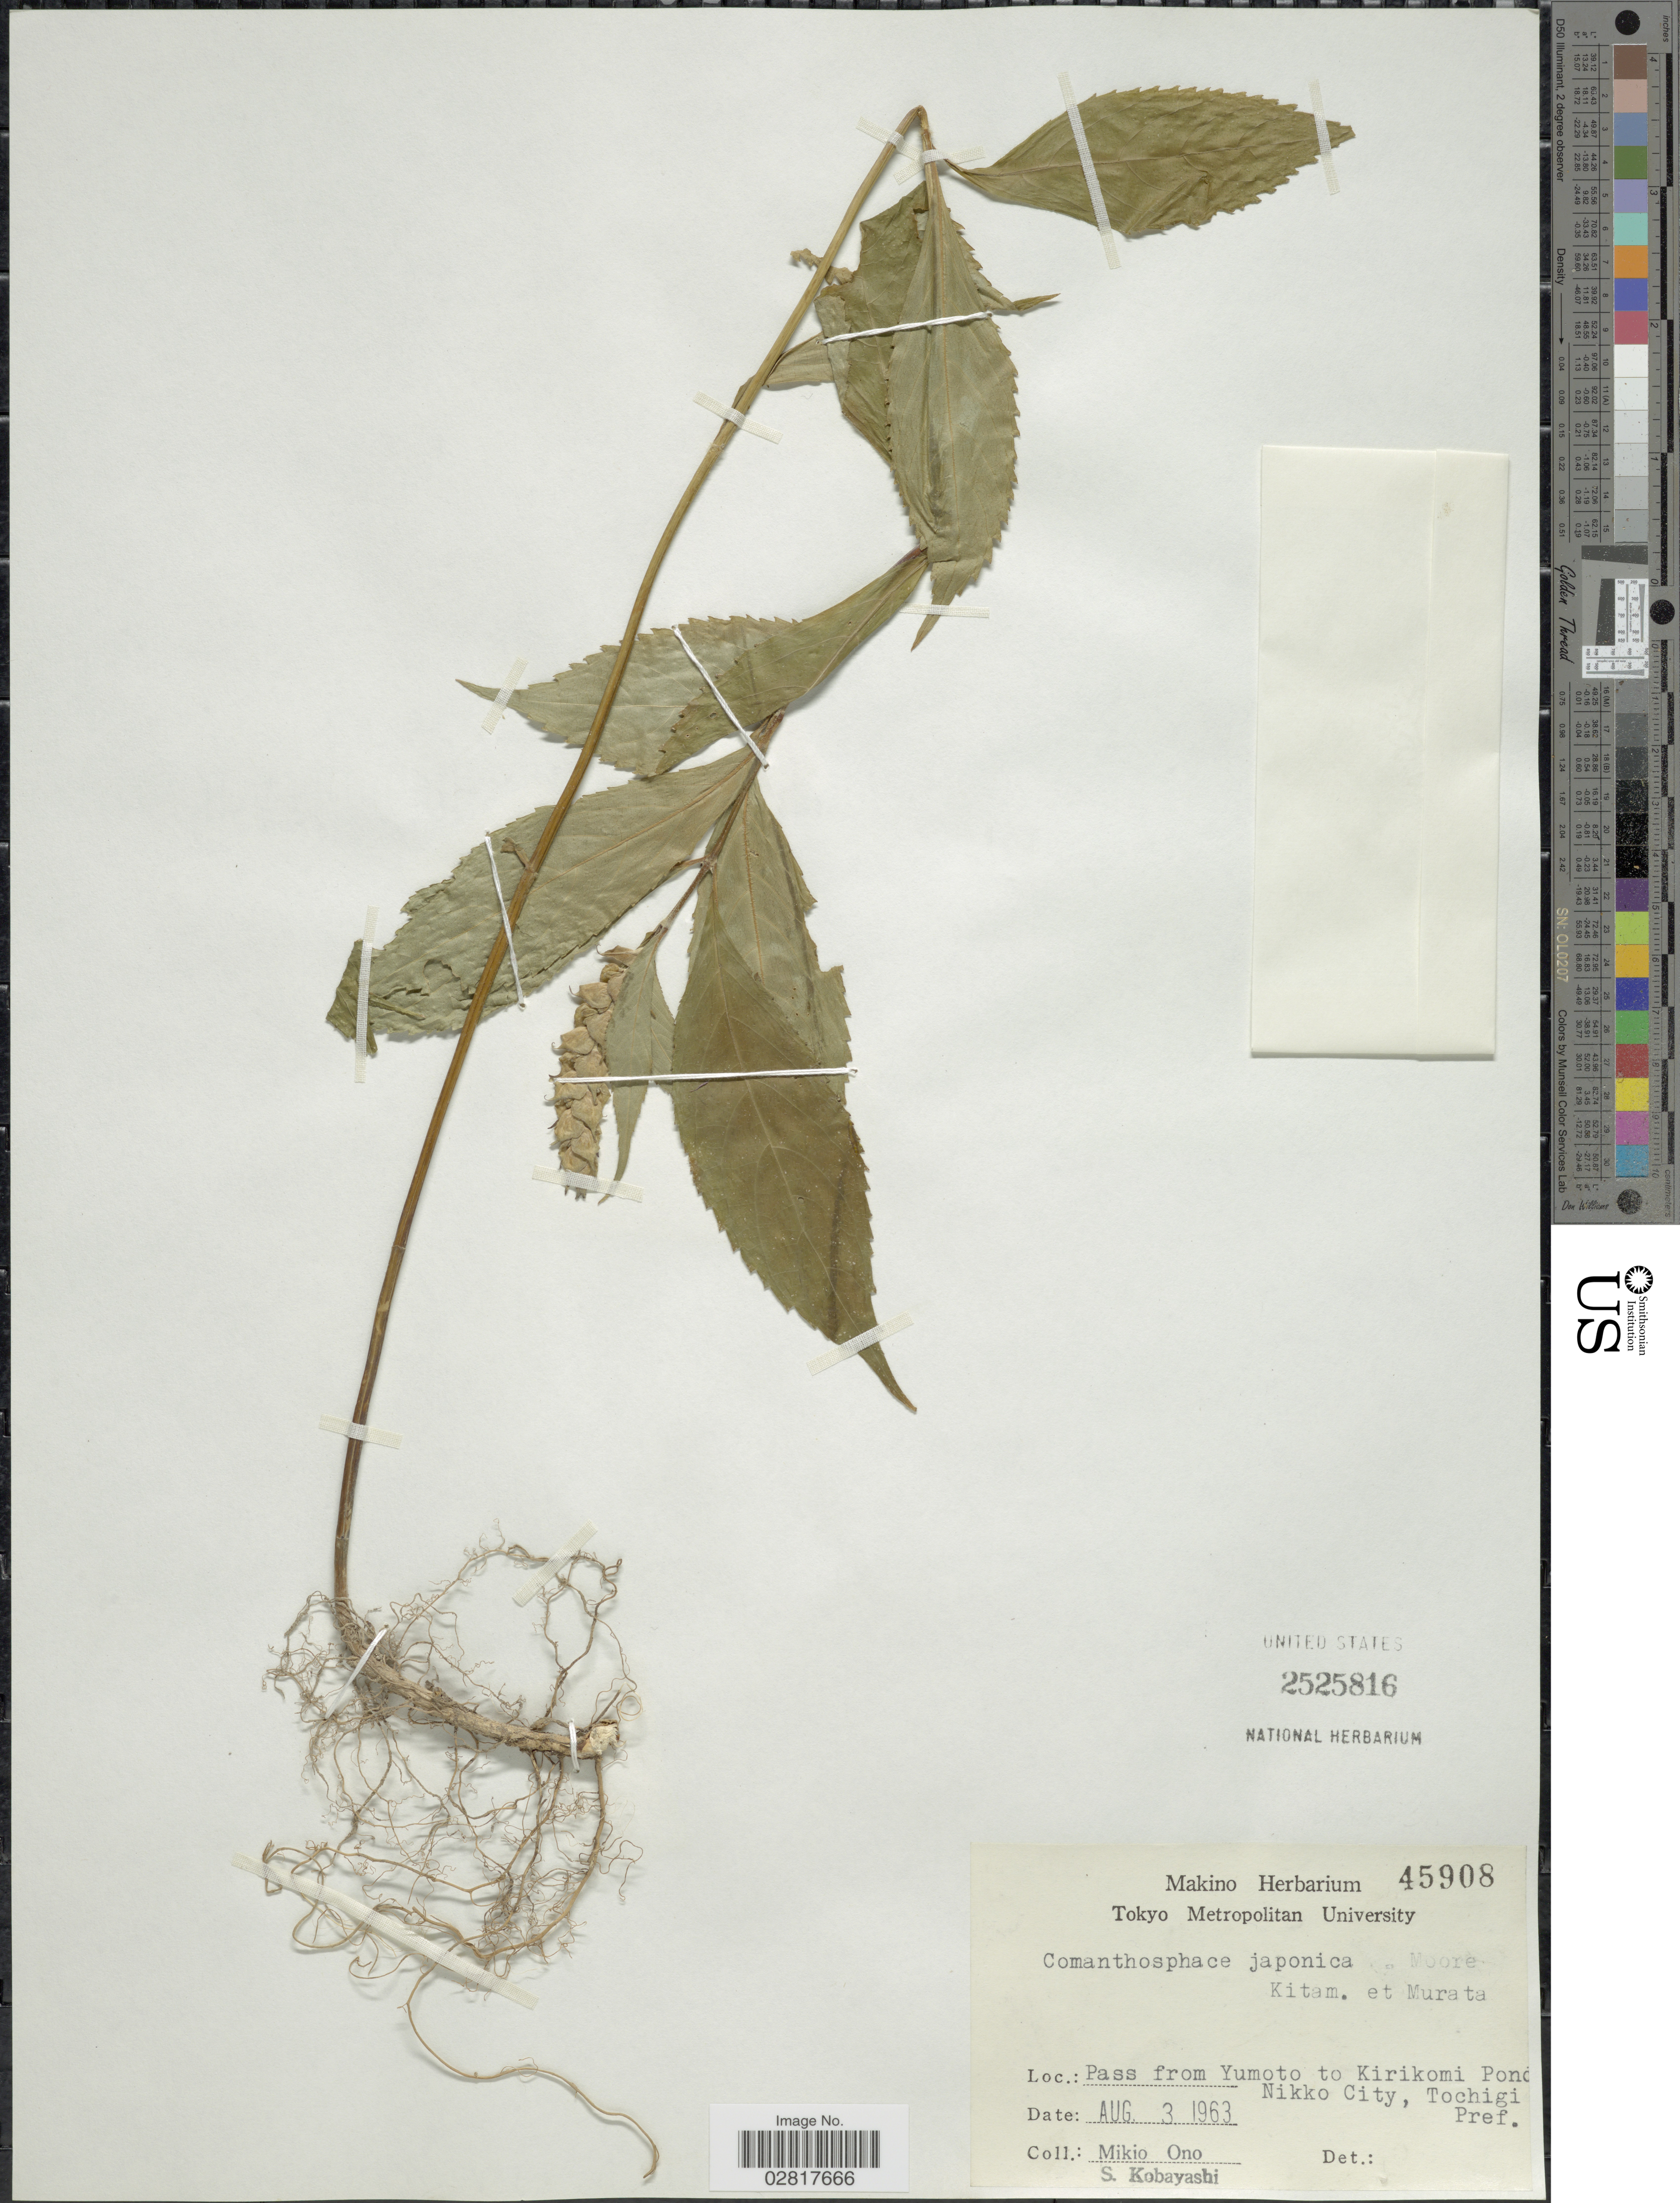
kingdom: Plantae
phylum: Tracheophyta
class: Magnoliopsida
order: Lamiales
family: Lamiaceae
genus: Comanthosphace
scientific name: Comanthosphace japonica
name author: (Miq.) S. Moore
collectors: M. Ono & S. Kobayashi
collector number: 45908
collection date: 1963-08-03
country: Japan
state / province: Totigi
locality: Pass from Yumoto to Kirikomi Pond, Nikko City, Tochigi Pref.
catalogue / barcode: US 2525816